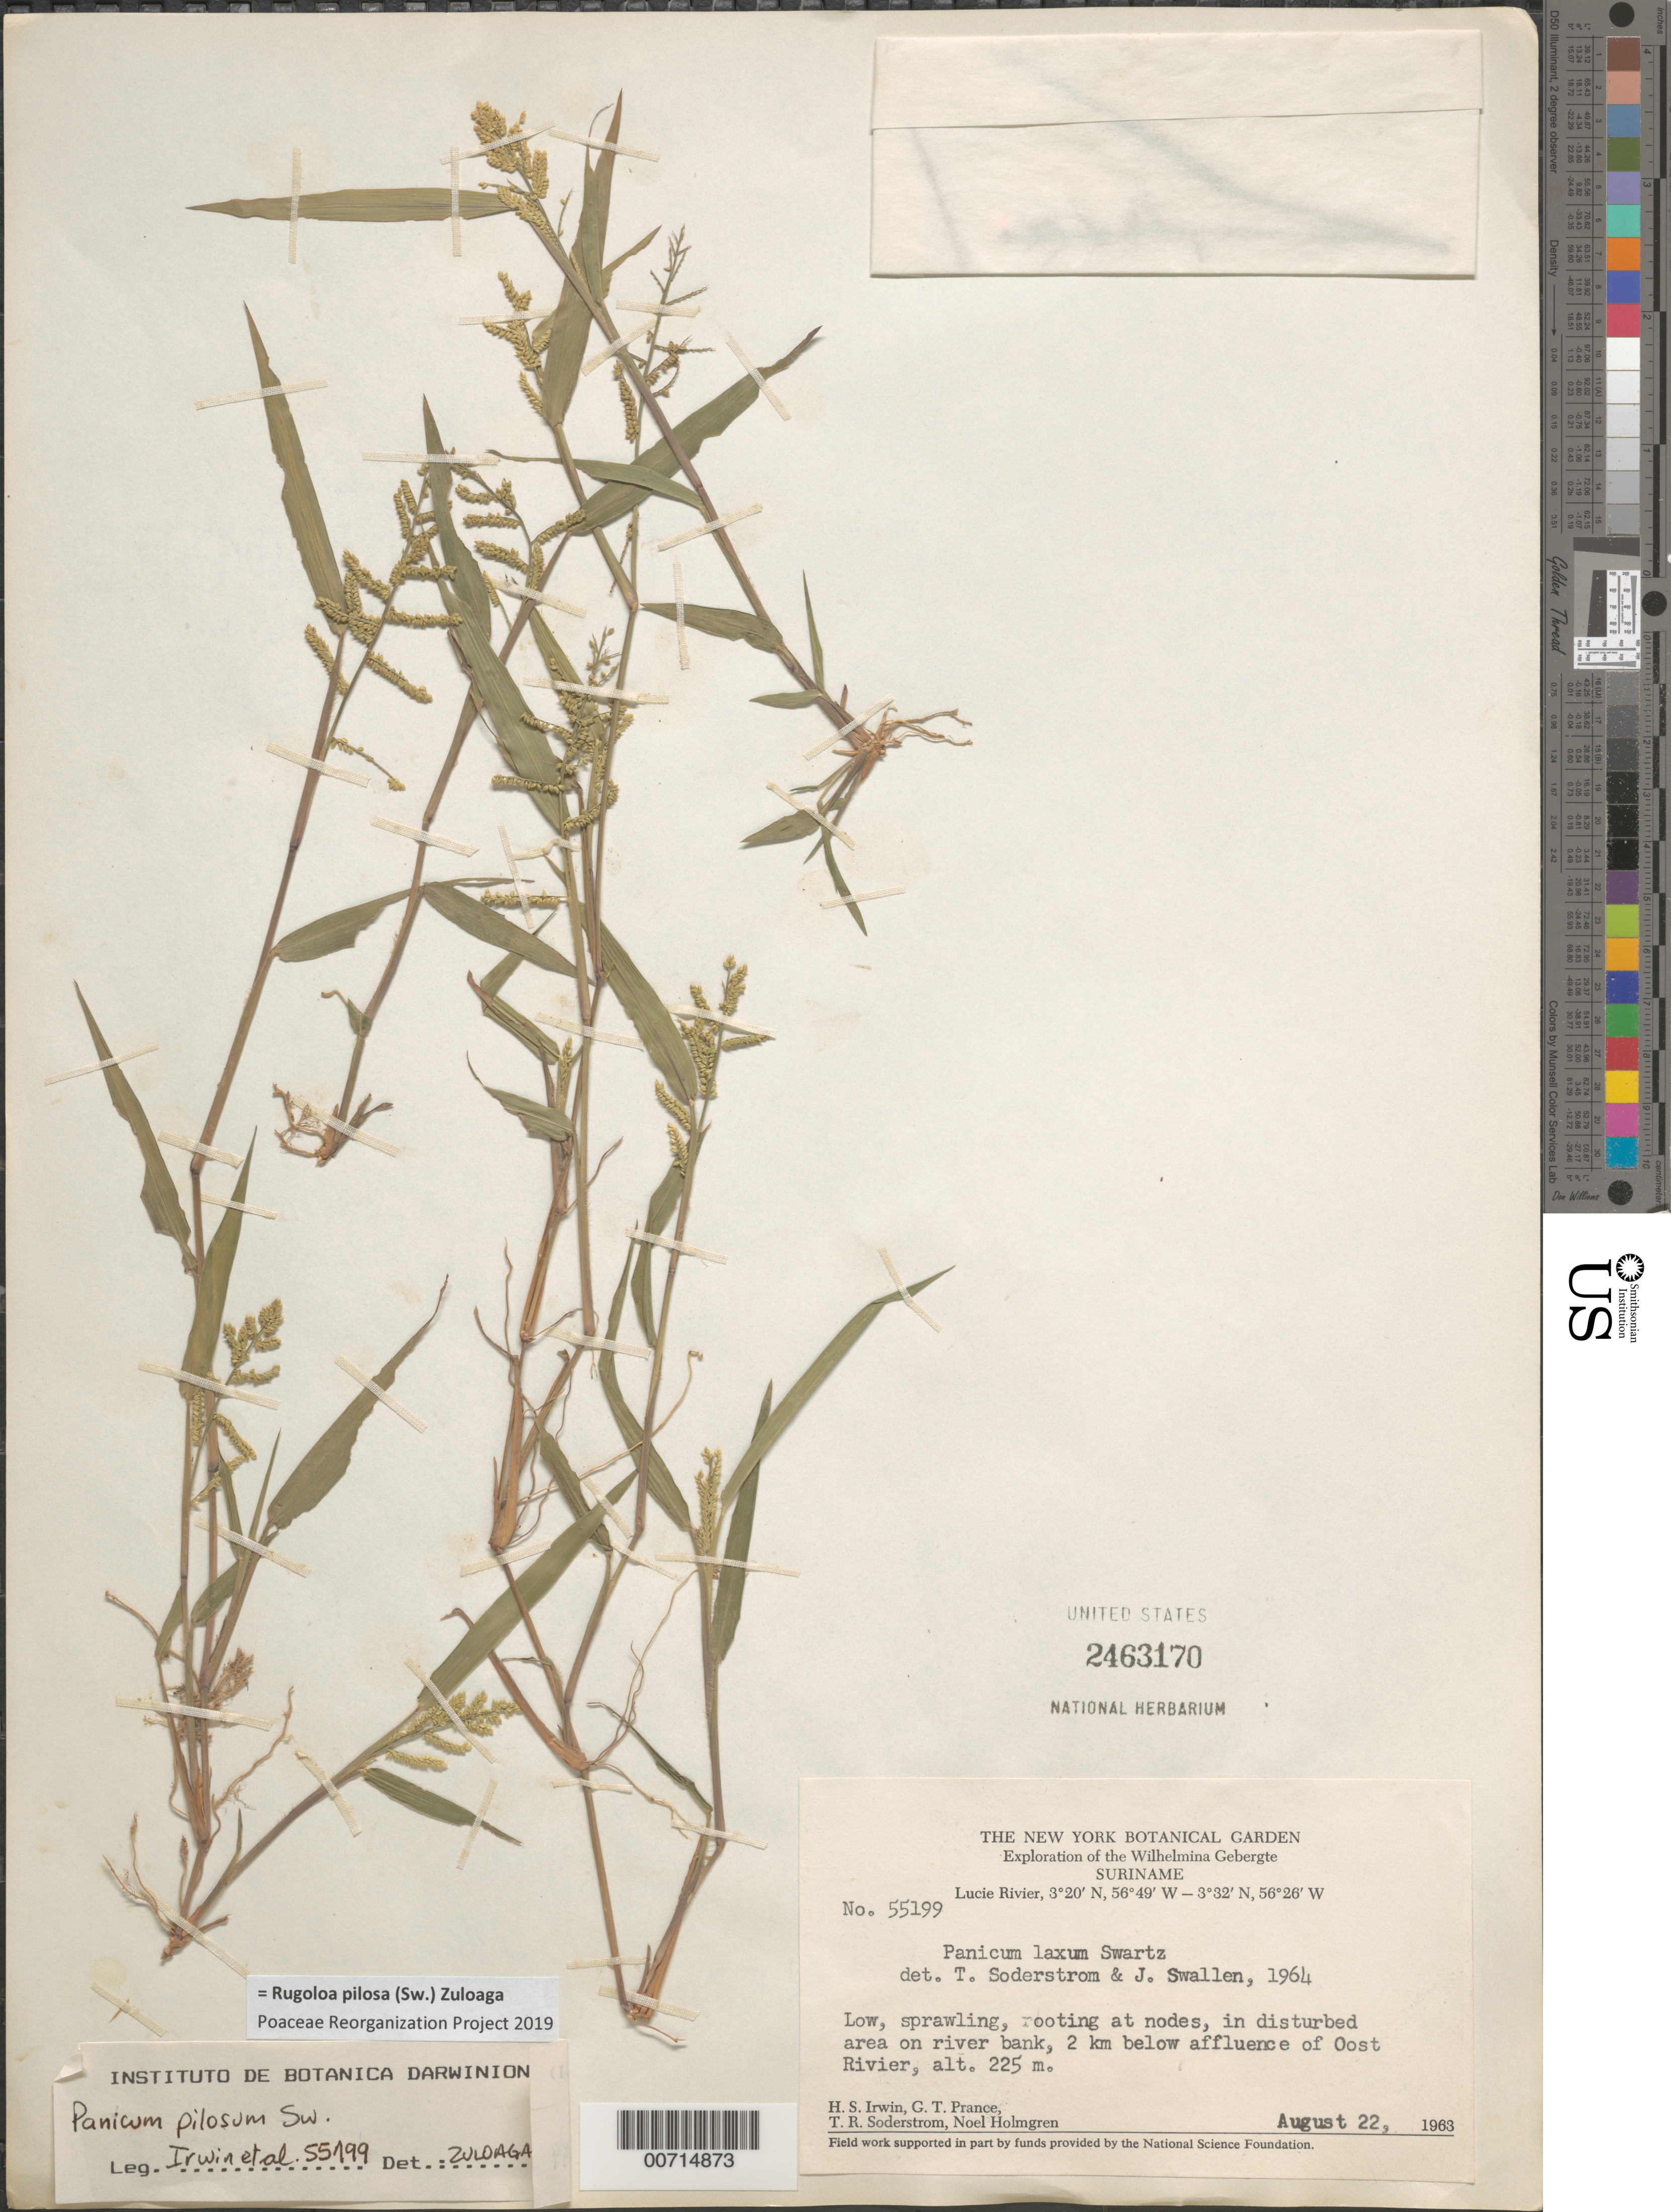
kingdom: Plantae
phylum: Tracheophyta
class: Liliopsida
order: Poales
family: Poaceae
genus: Panicum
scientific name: Panicum pilosum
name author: Sw.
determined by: Zuloaga, F. O.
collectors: H. Irwin, G. T. Prance, T. R. Soderstrom & N. H. Holmgren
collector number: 55199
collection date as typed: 22-Aug-63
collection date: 1963-08-22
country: Suriname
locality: Lucie R. ca 2 km below affluence of Oost R., Wilhelmina Gebergte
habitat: Disturbed area on river bank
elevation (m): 225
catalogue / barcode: US 2463170